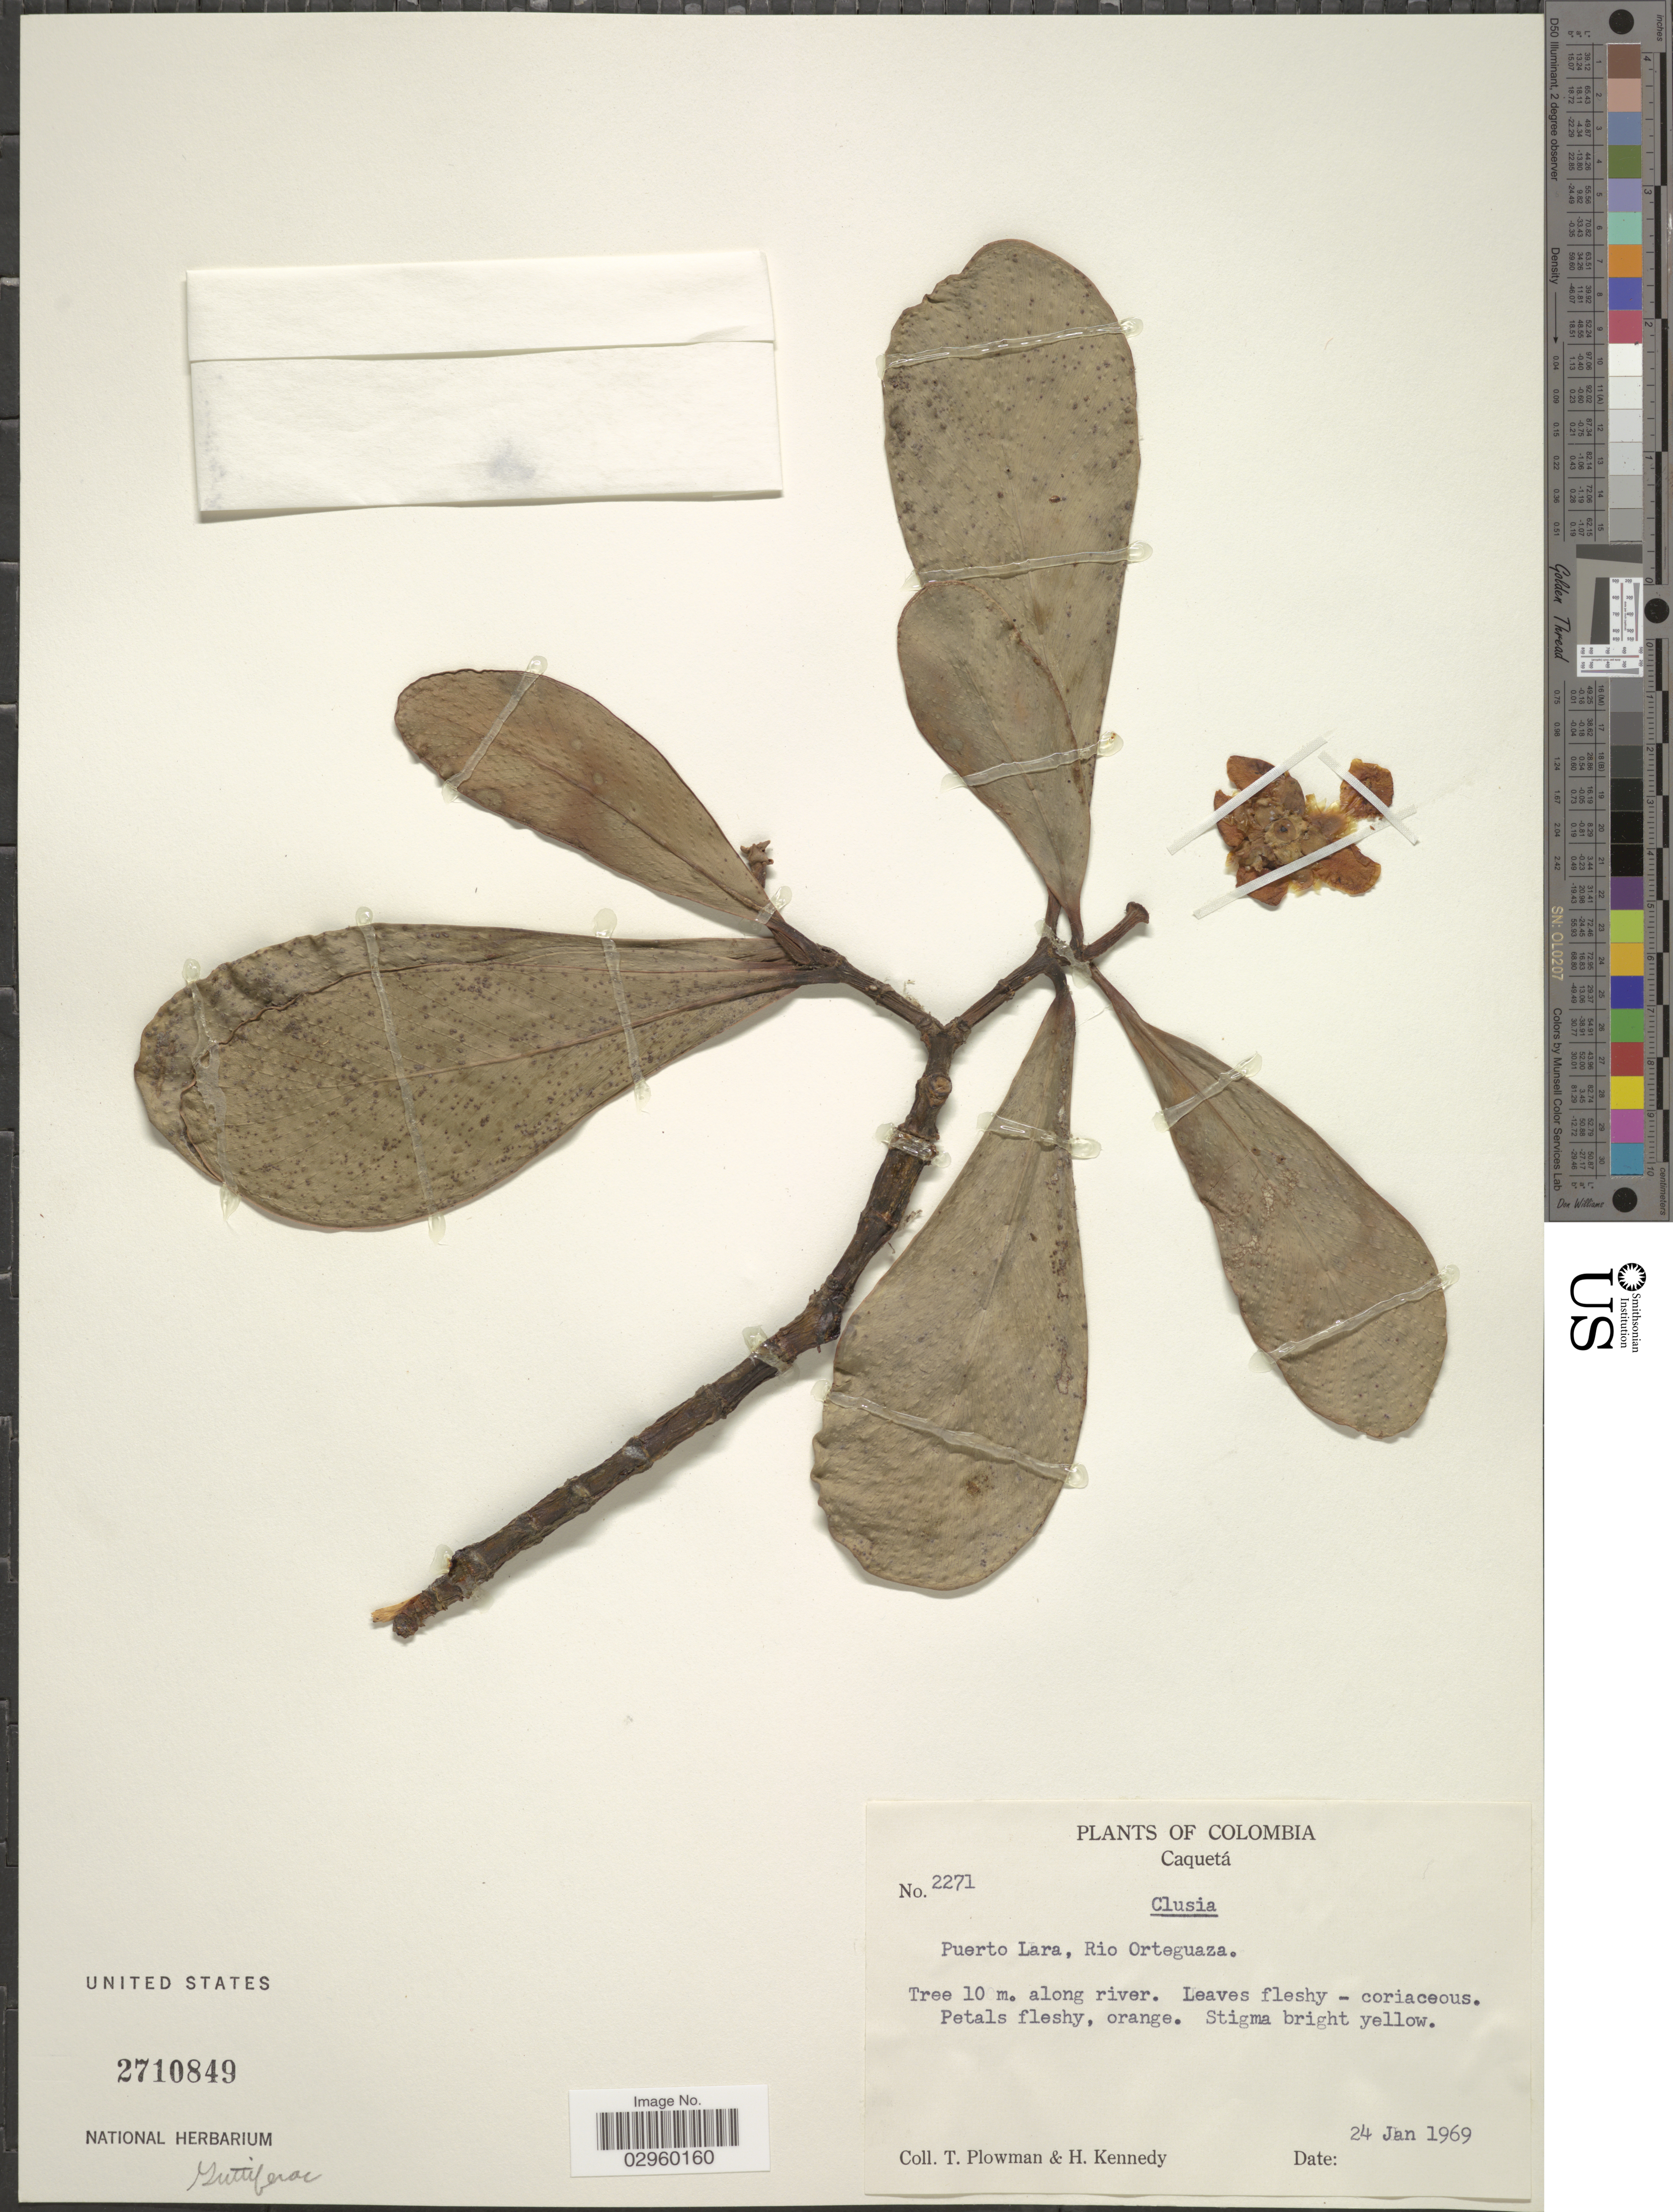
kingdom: Plantae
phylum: Tracheophyta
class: Magnoliopsida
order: Malpighiales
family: Clusiaceae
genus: Clusia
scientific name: Clusia sp.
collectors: T. Plowman & H. Kennedy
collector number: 2271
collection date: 1969-01-24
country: Colombia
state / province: Caquetá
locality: Puerto Lara, Rio Orteguaza.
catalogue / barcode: US 2710849